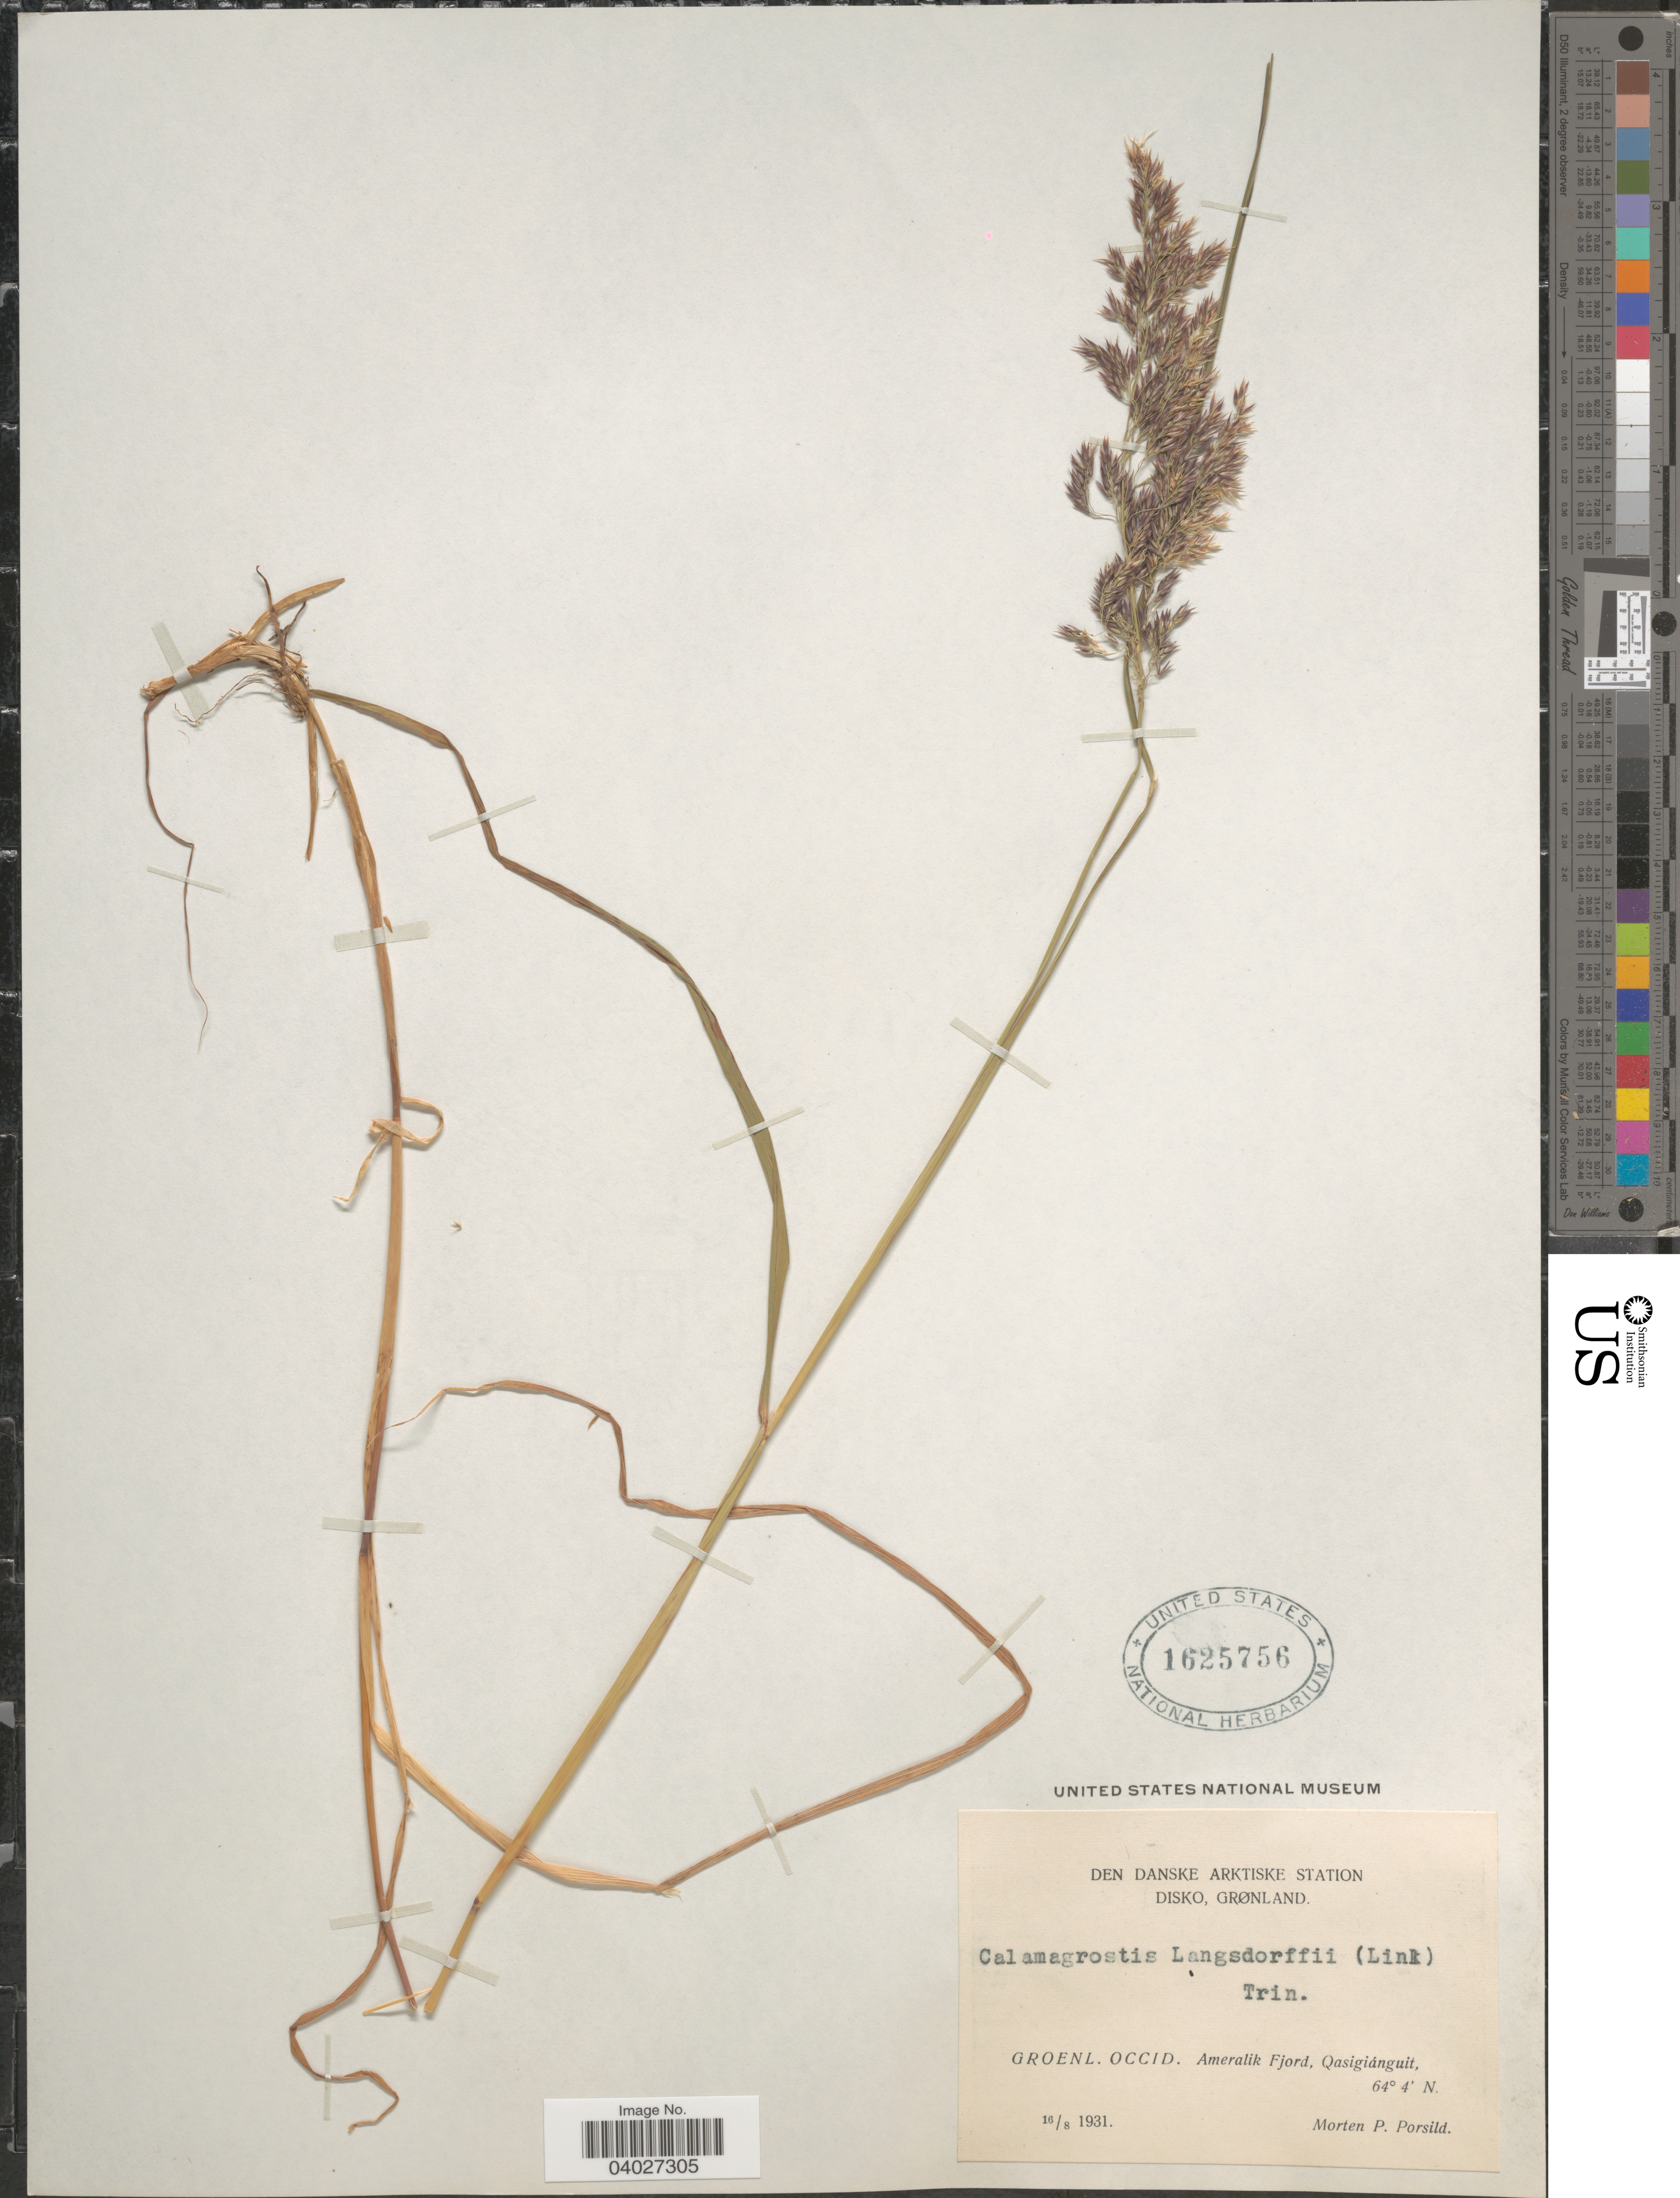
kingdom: Plantae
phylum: Tracheophyta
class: Liliopsida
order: Poales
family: Poaceae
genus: Calamagrostis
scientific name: Calamagrostis canadensis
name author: (Michx.) P. Beauv.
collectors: M. P. Porsild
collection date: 1931-08-16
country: Greenland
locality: Den Danske Arktiske Station Disko, Grønland. Groenl. Occid. Ameralik Fjord, Qasigiánguit.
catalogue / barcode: US 1625756